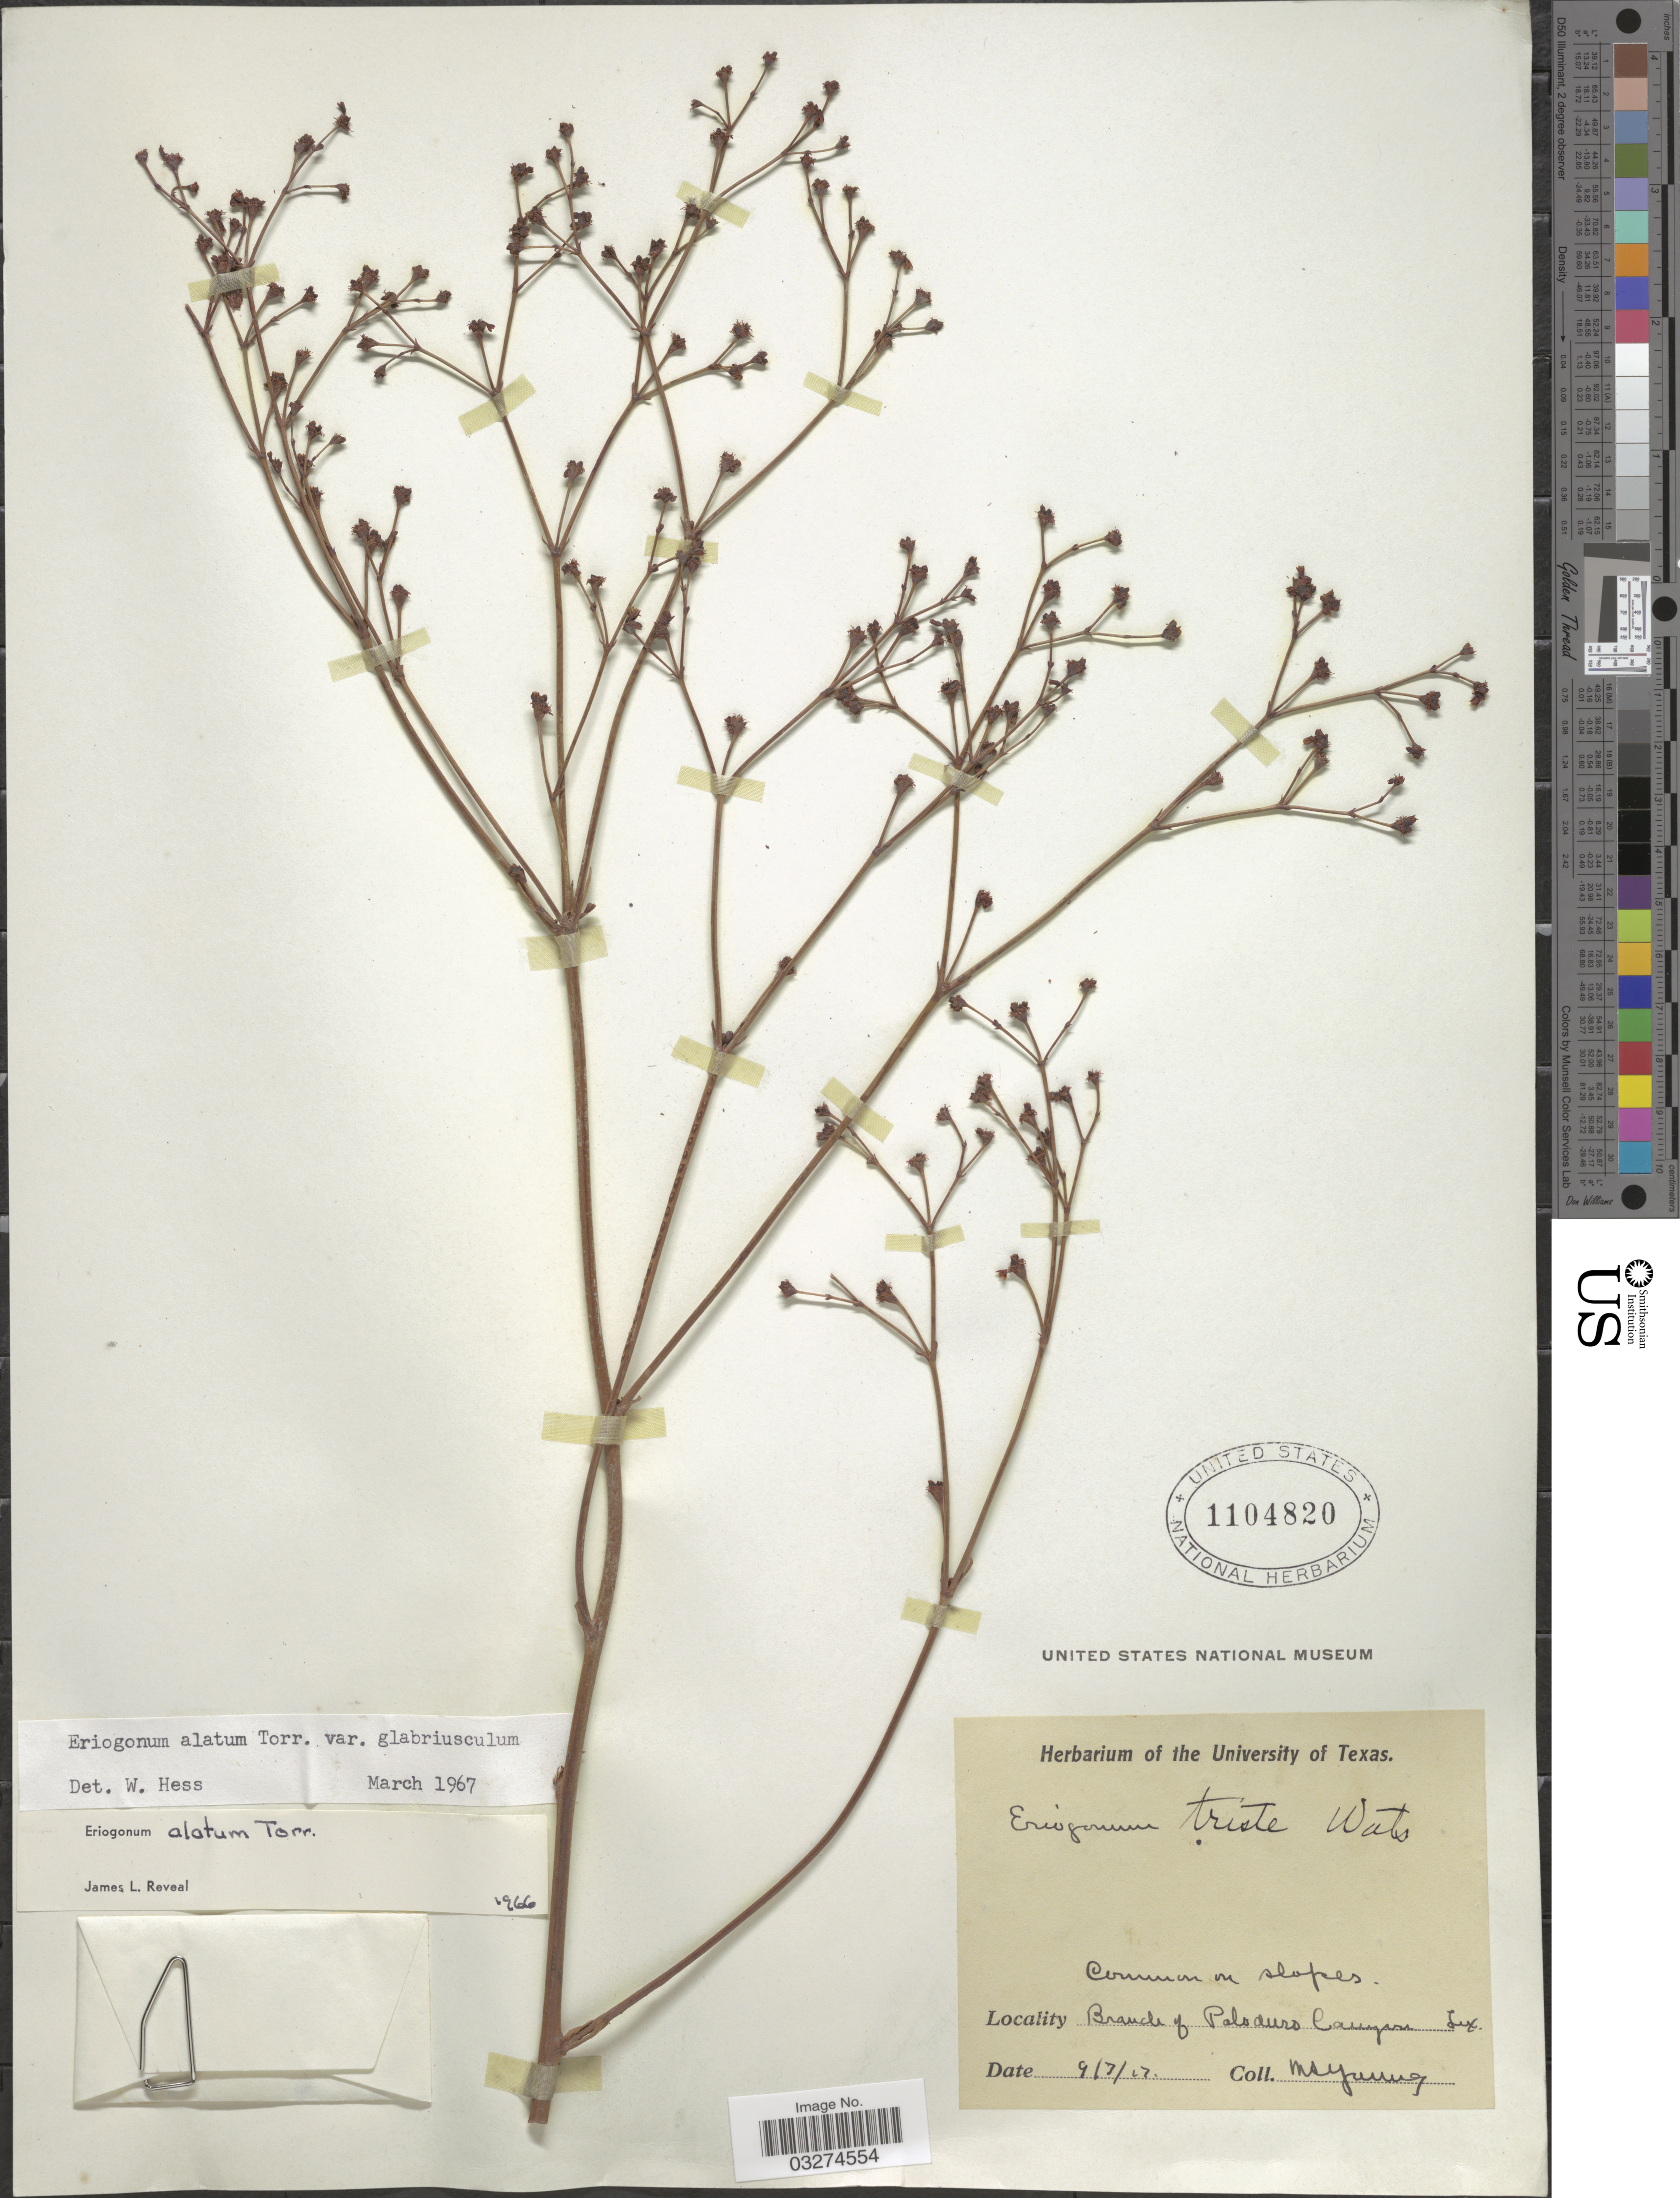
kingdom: Plantae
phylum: Tracheophyta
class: Magnoliopsida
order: Caryophyllales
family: Polygonaceae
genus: Eriogonum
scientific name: Eriogonum alatum var. glabriusculum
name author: Torr.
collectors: M. Young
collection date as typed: Transcribed d/m/y: 7/9/17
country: United States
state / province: Texas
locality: Branch of Paloduro Canyon.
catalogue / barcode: US 1104820